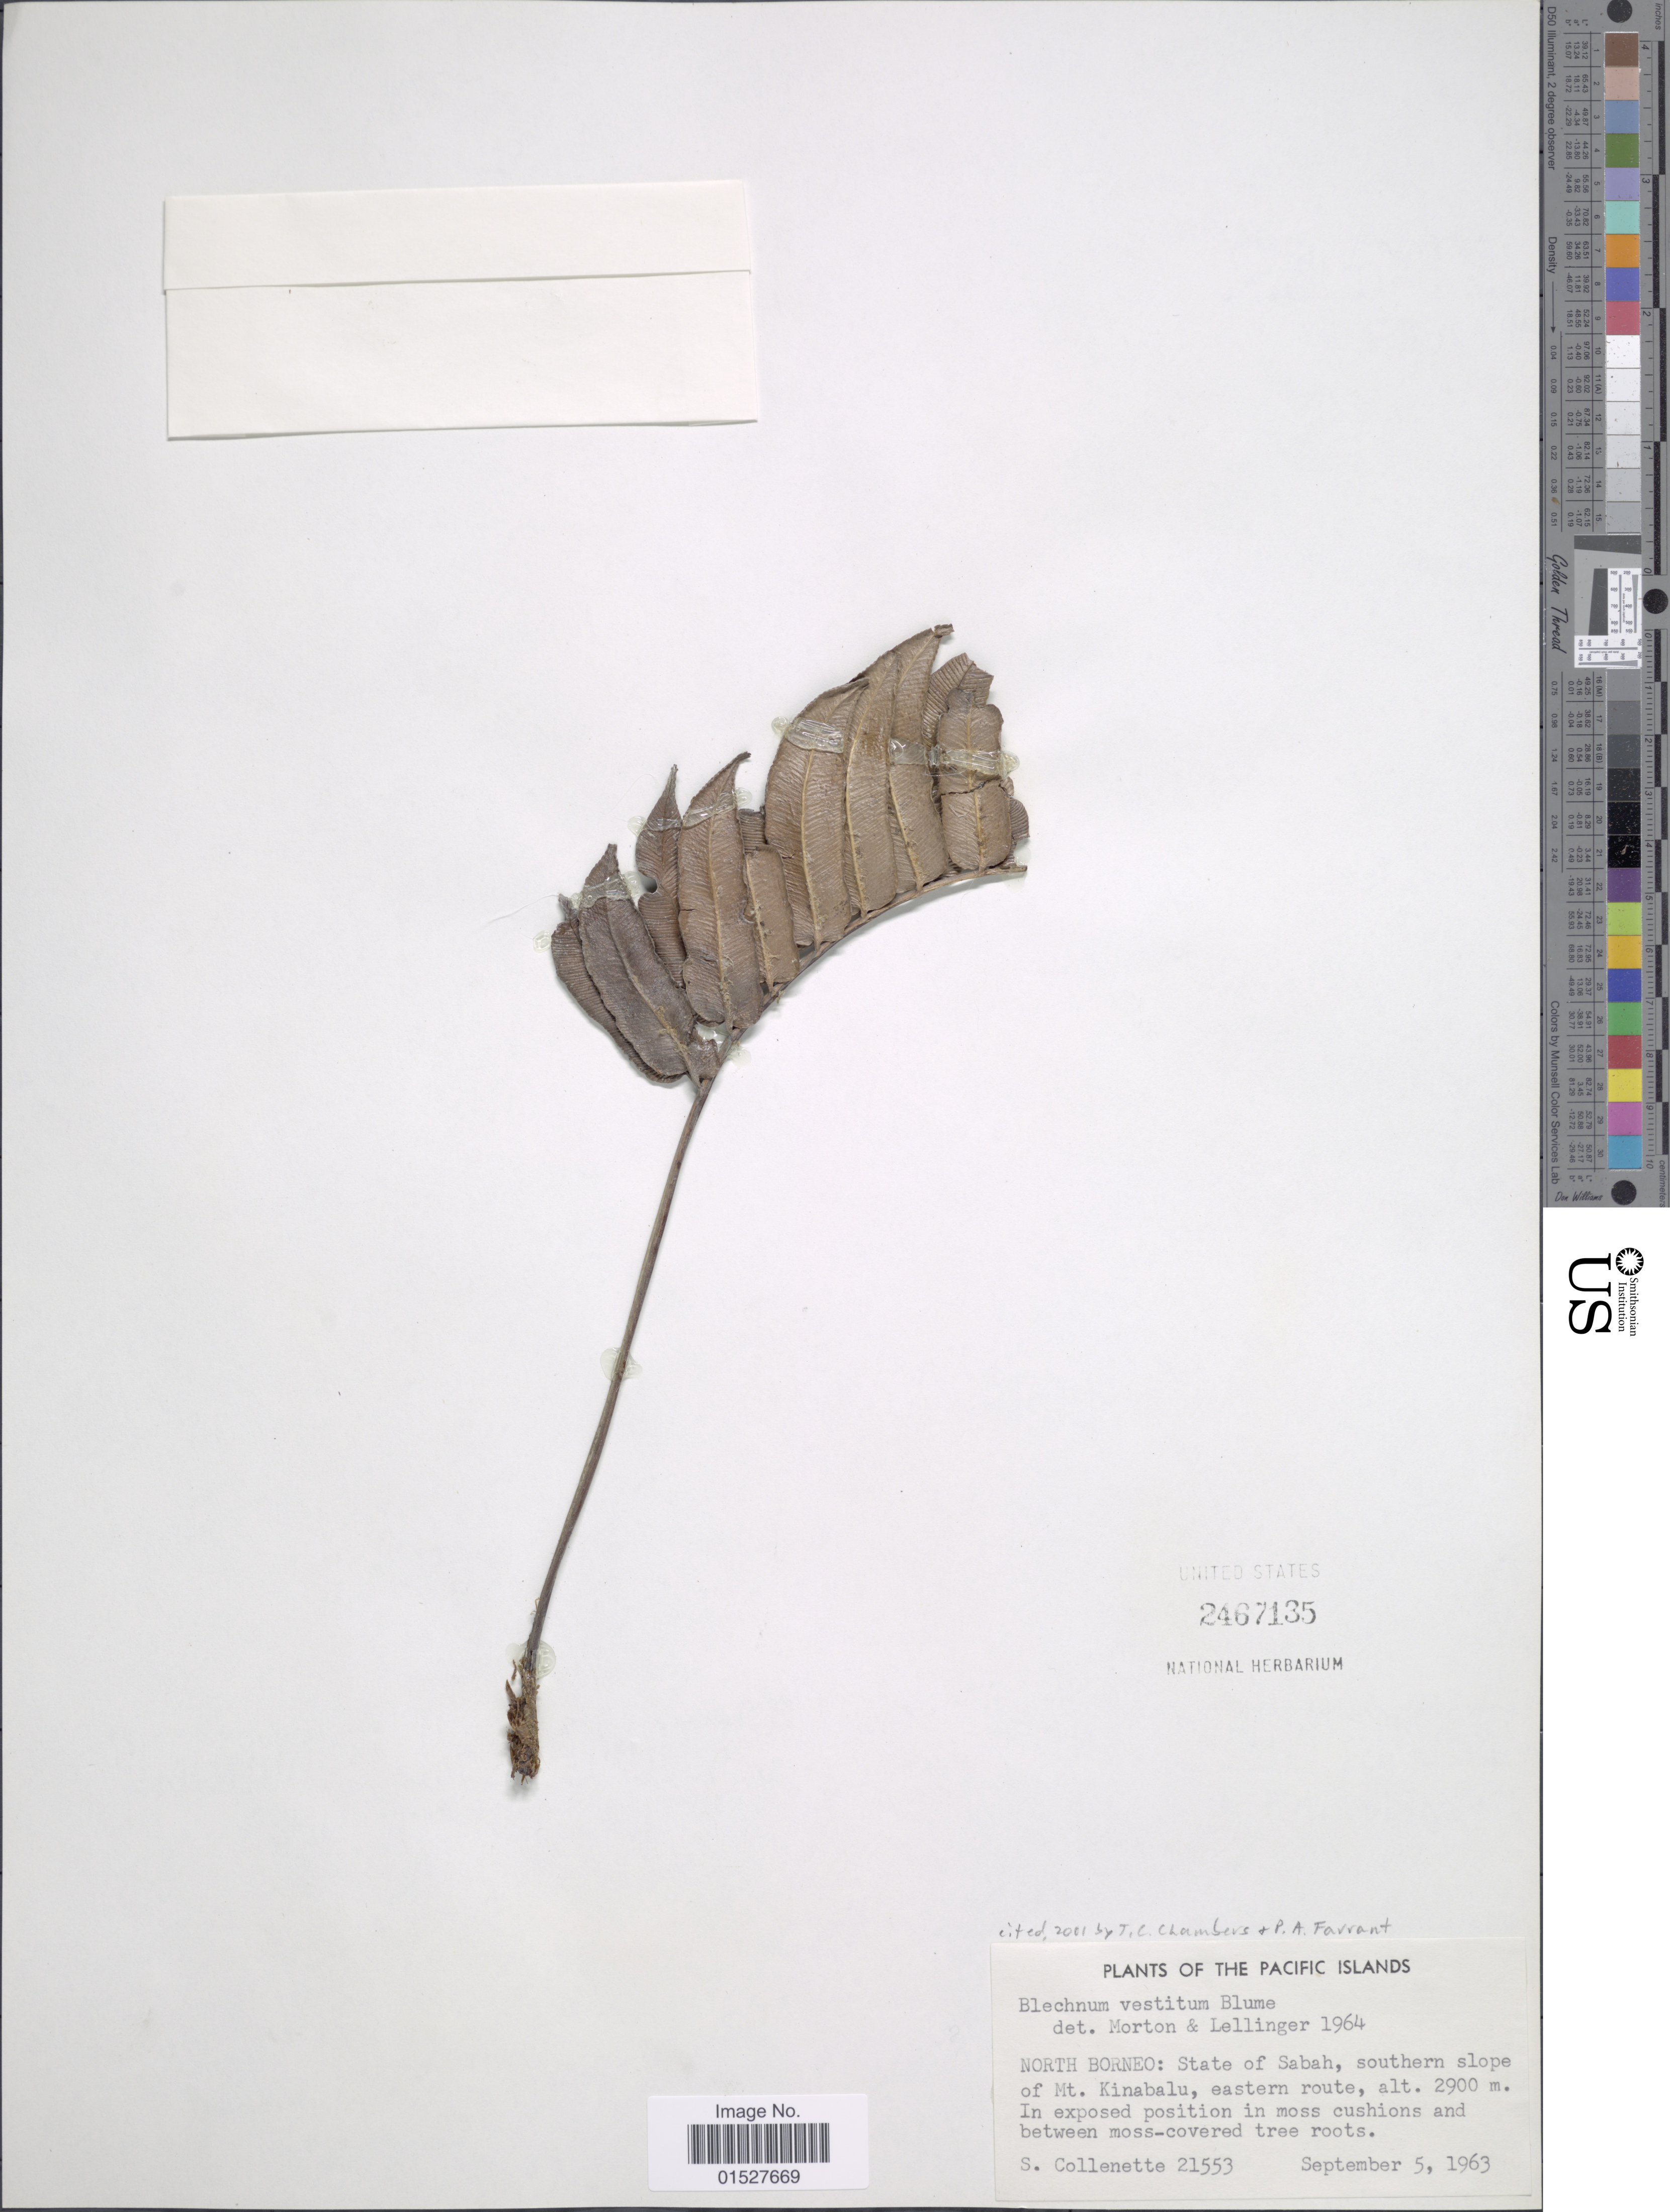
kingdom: Plantae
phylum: Tracheophyta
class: Polypodiopsida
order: Polypodiales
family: Blechnaceae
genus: Blechnum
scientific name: Blechnum vestitum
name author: (Blume) Kuhn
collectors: S. Collenette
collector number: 21553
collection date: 1963-09-05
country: Malaysia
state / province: Sabah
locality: North Borneo: State of Sabah, southern slope of Mt. Kinabalu, eastern route.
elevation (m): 2900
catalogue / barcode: US 2567135